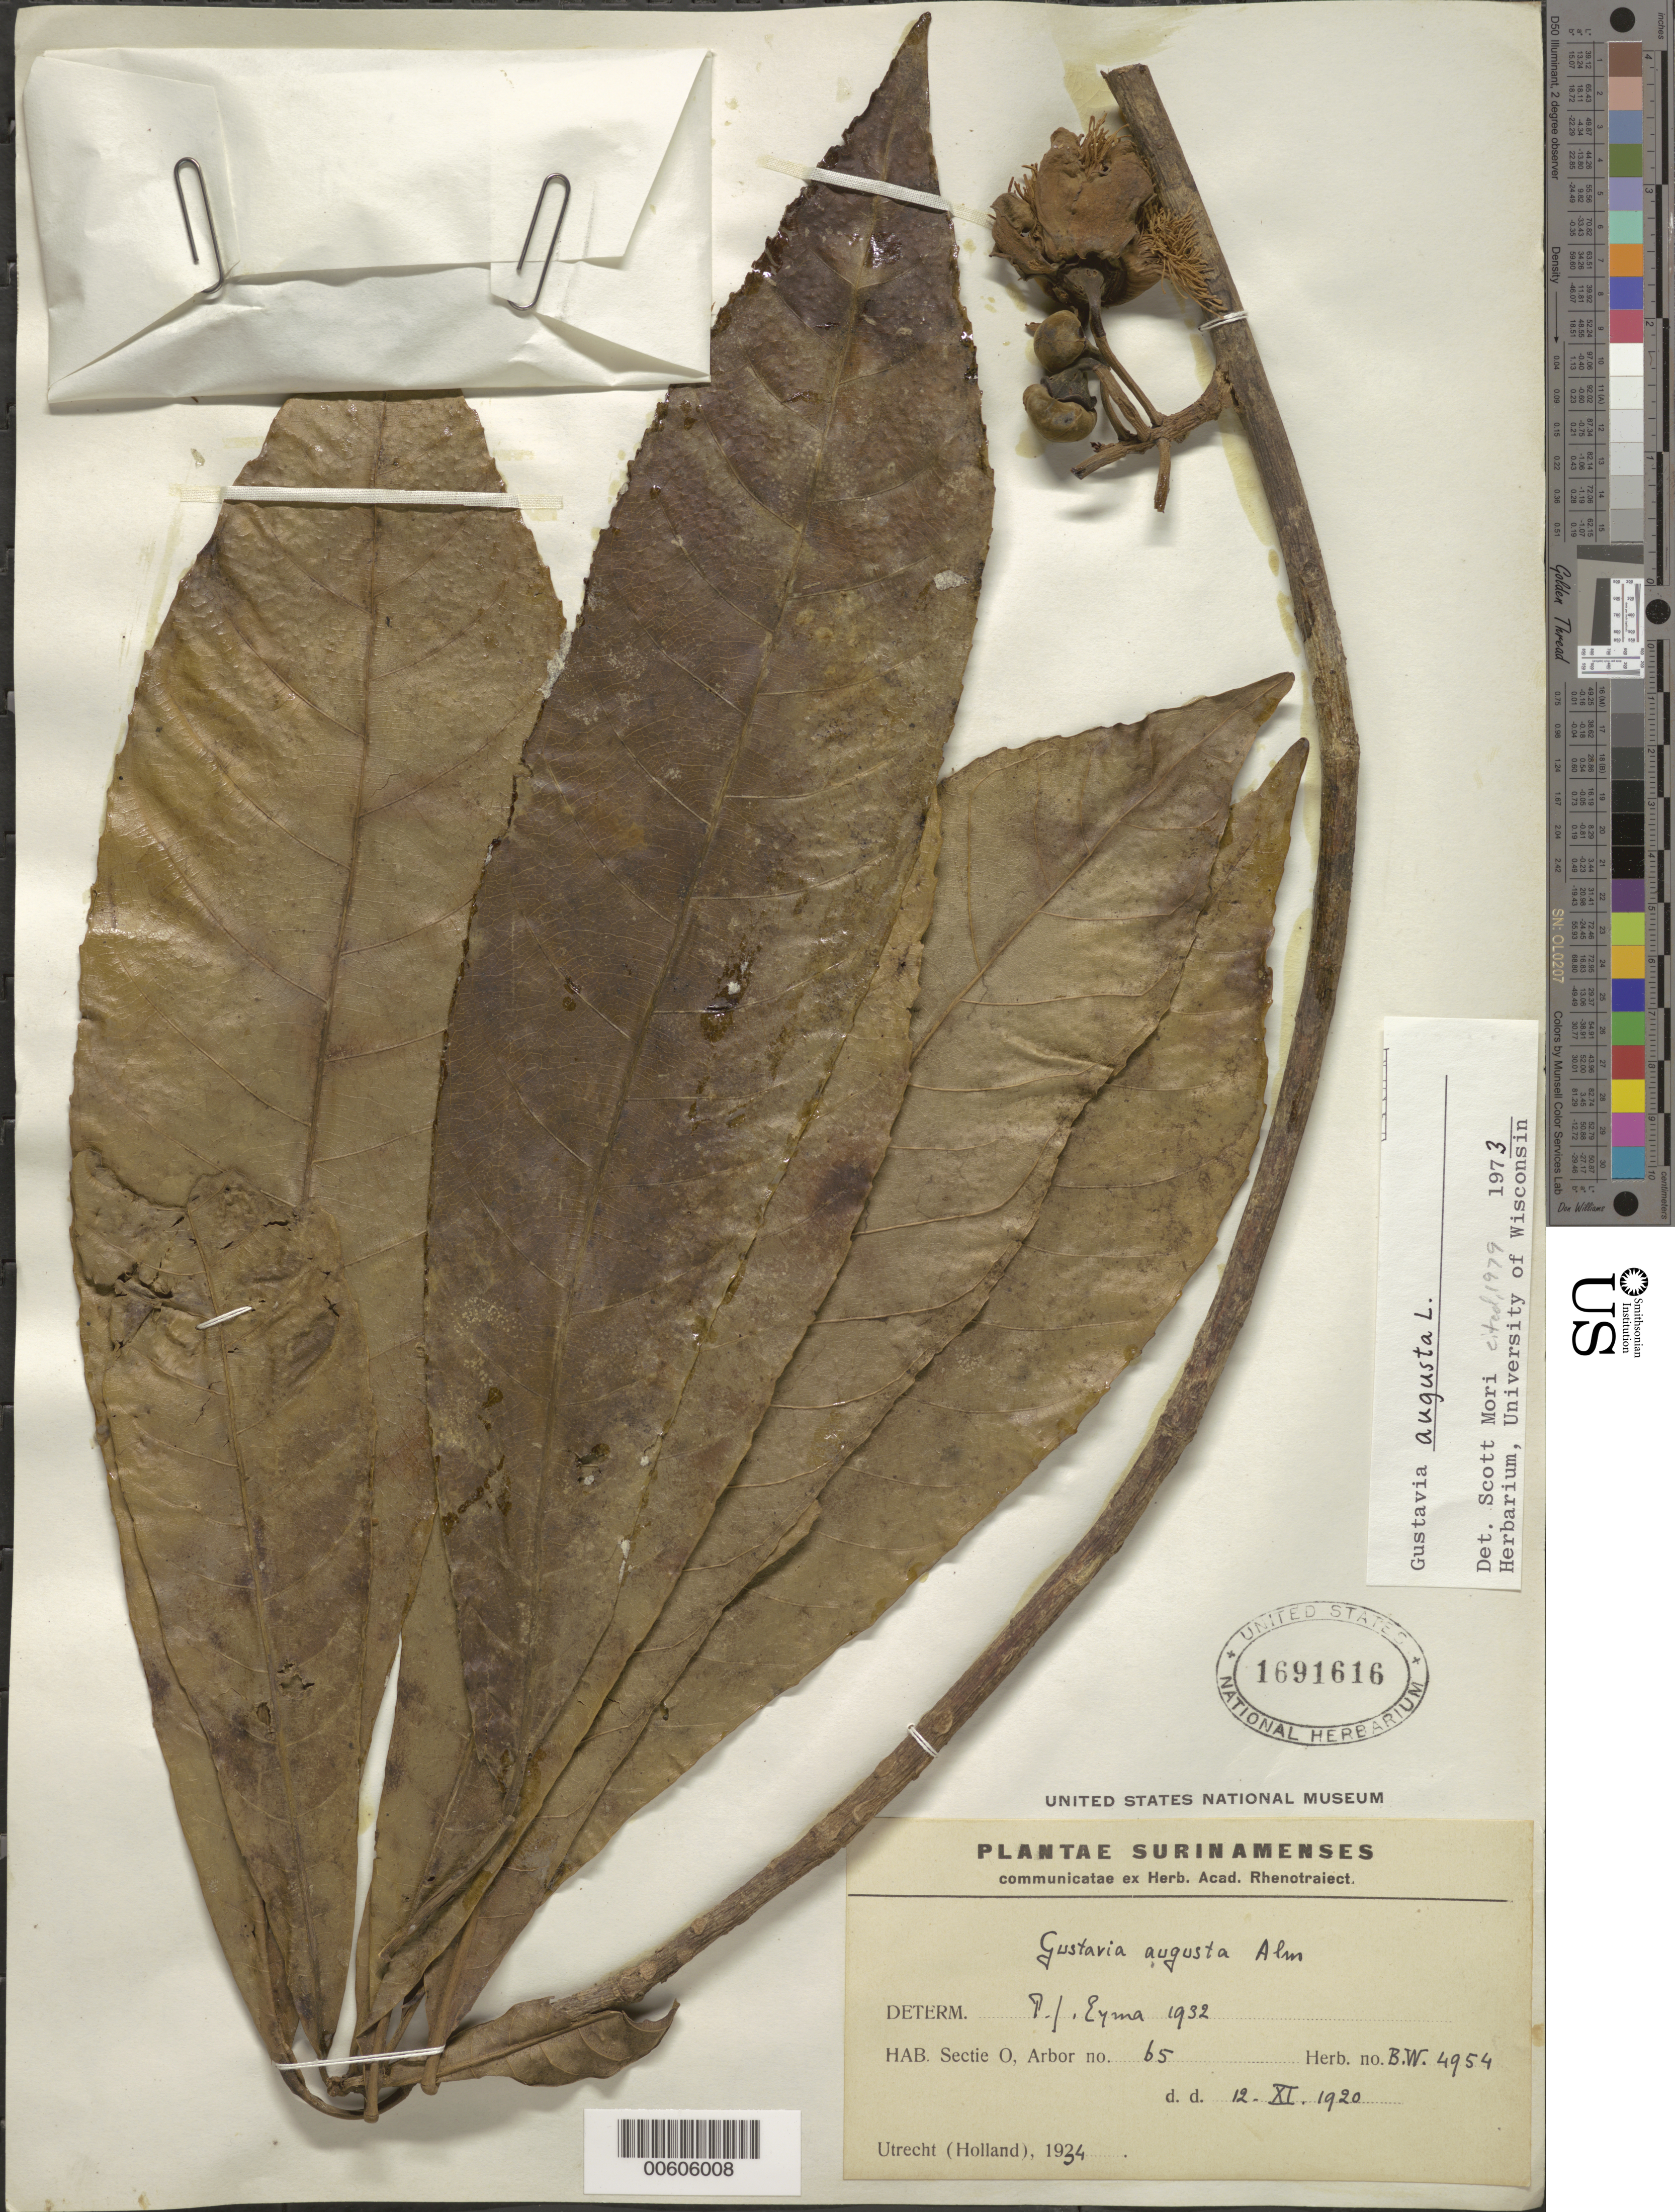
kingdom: Plantae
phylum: Tracheophyta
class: Magnoliopsida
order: Ericales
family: Lecythidaceae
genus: Gustavia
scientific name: Gustavia augusta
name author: L.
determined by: Mori, Scott A.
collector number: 4954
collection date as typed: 12-Nov-20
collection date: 1920-11-12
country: Suriname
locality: Sectie O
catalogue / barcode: US 1691616